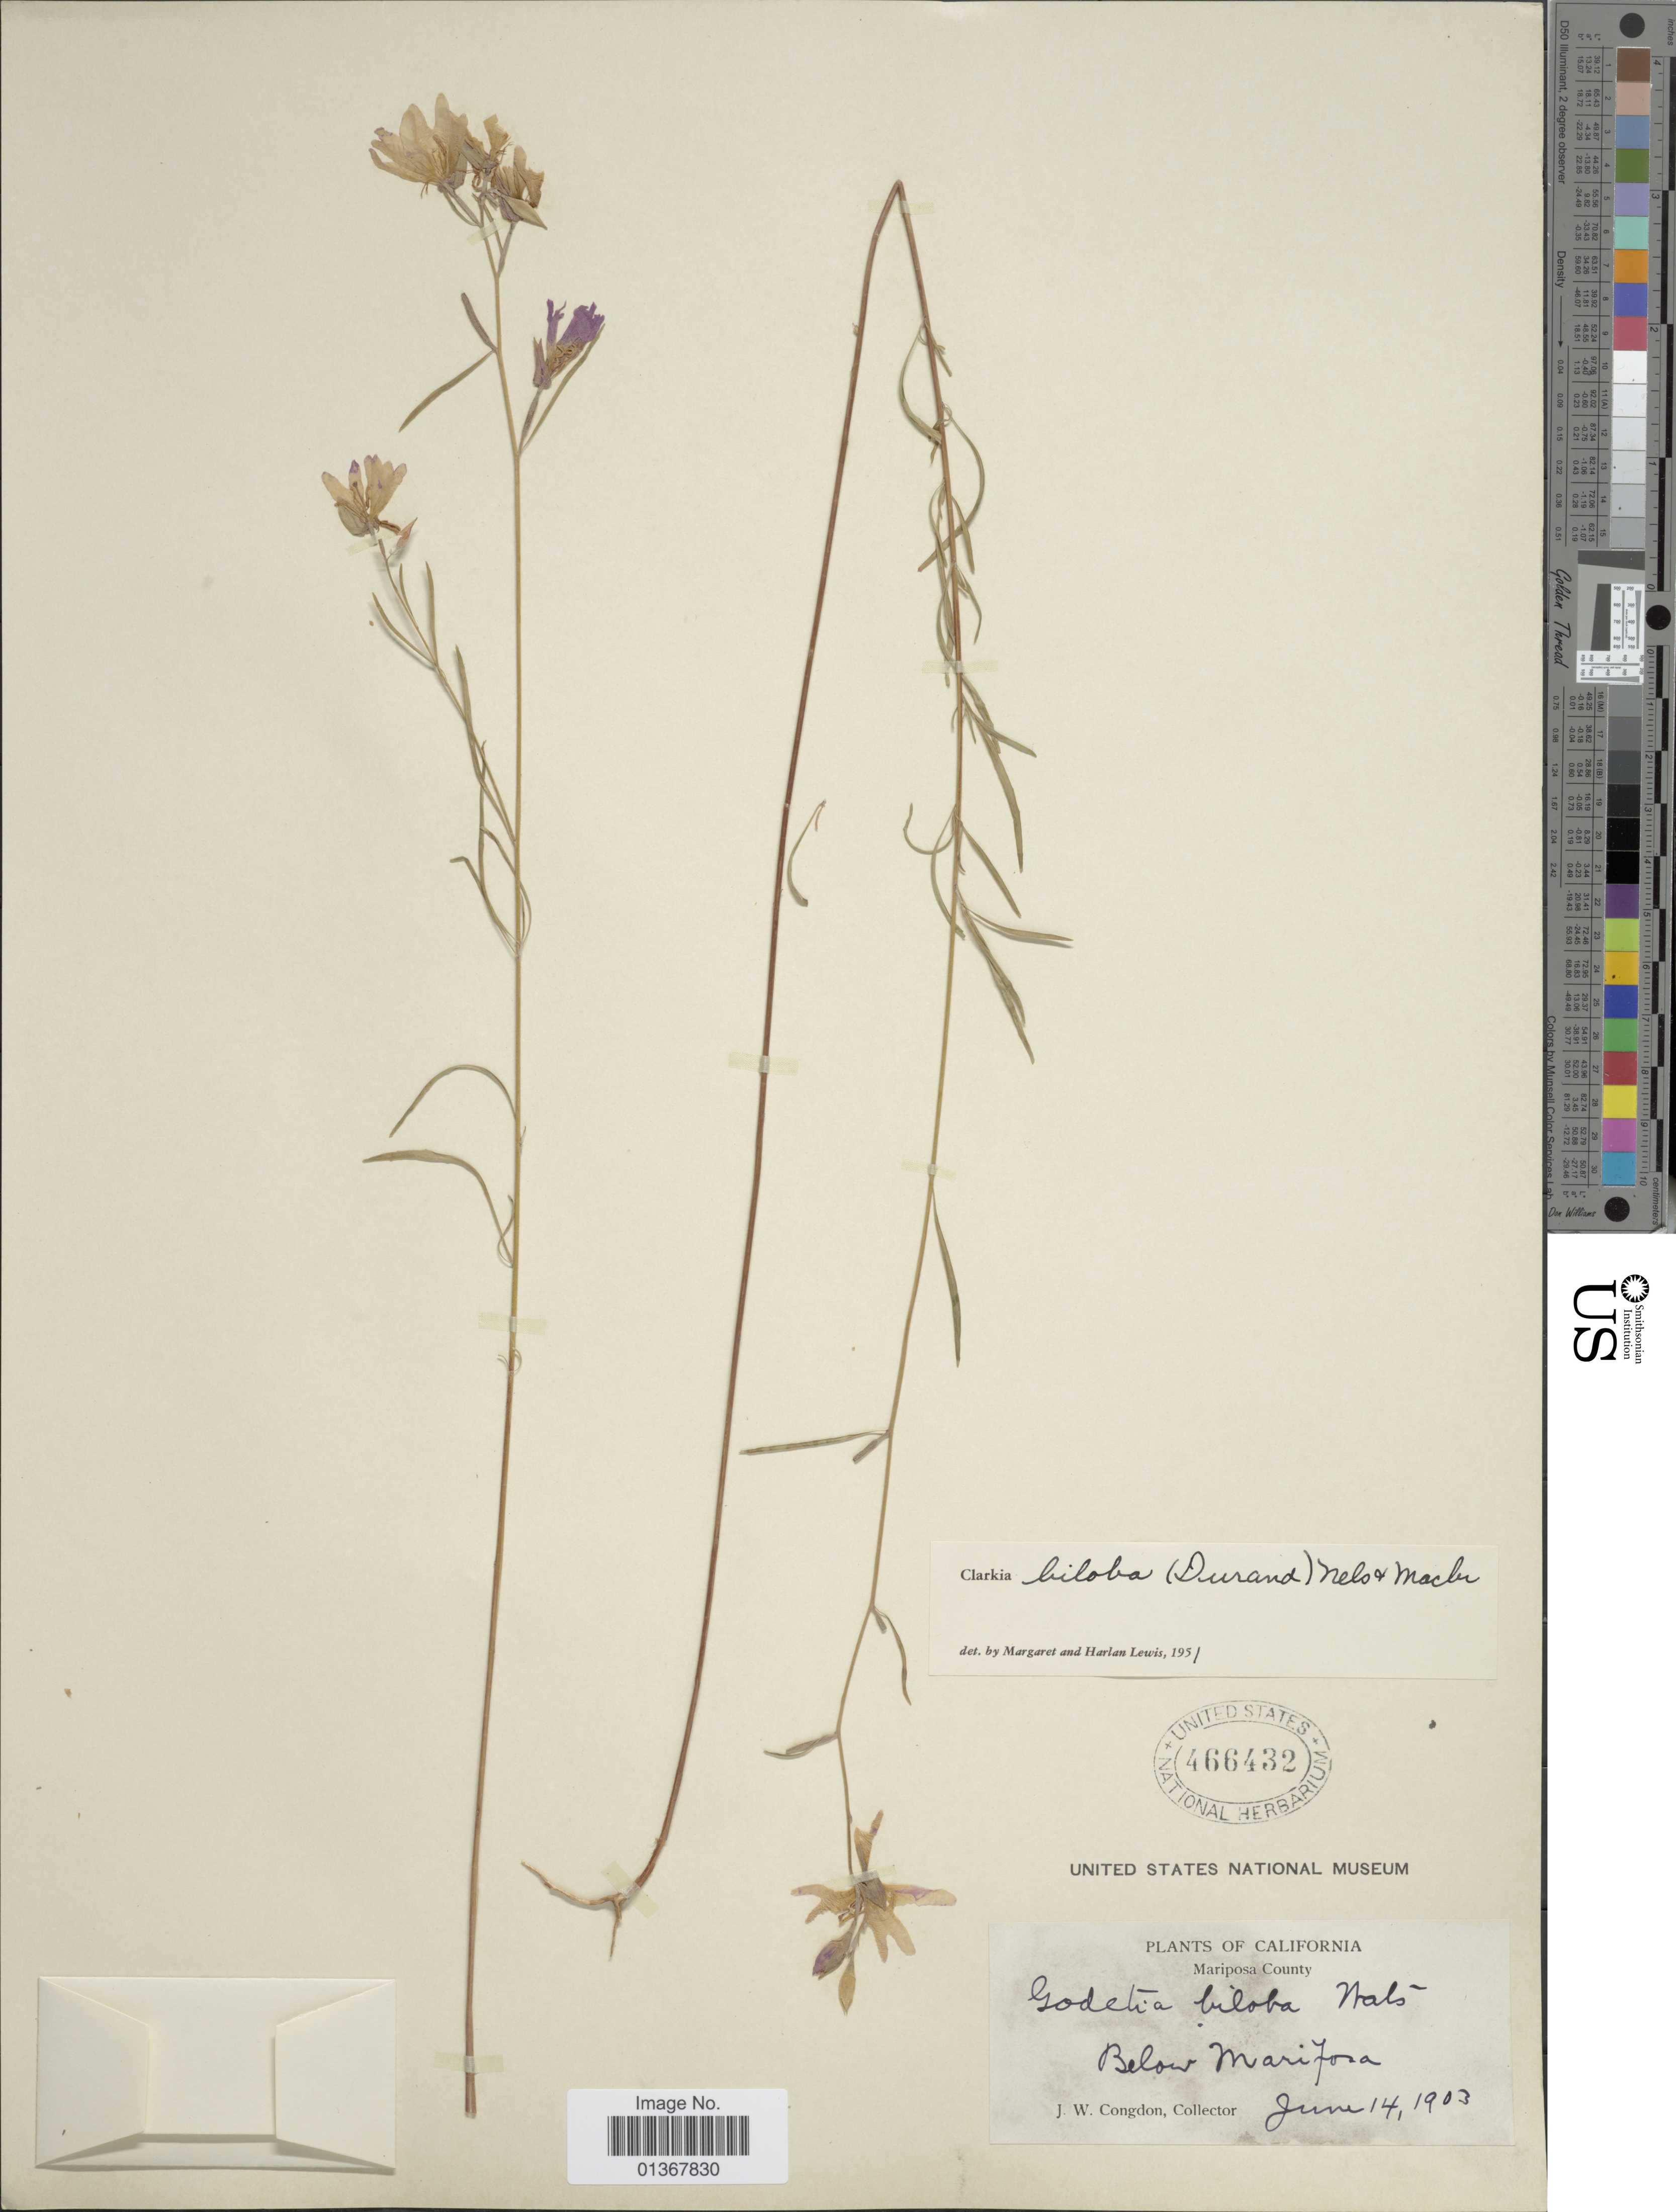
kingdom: Plantae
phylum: Tracheophyta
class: Magnoliopsida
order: Myrtales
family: Onagraceae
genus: Clarkia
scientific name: Clarkia biloba subsp. biloba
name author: (Durand) A. Nelson & J.F. Macbr.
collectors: J. W. Congdon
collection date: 1903-06-14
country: United States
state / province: California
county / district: Mariposa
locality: Mariposa County, Below Mariposa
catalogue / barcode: US 466432